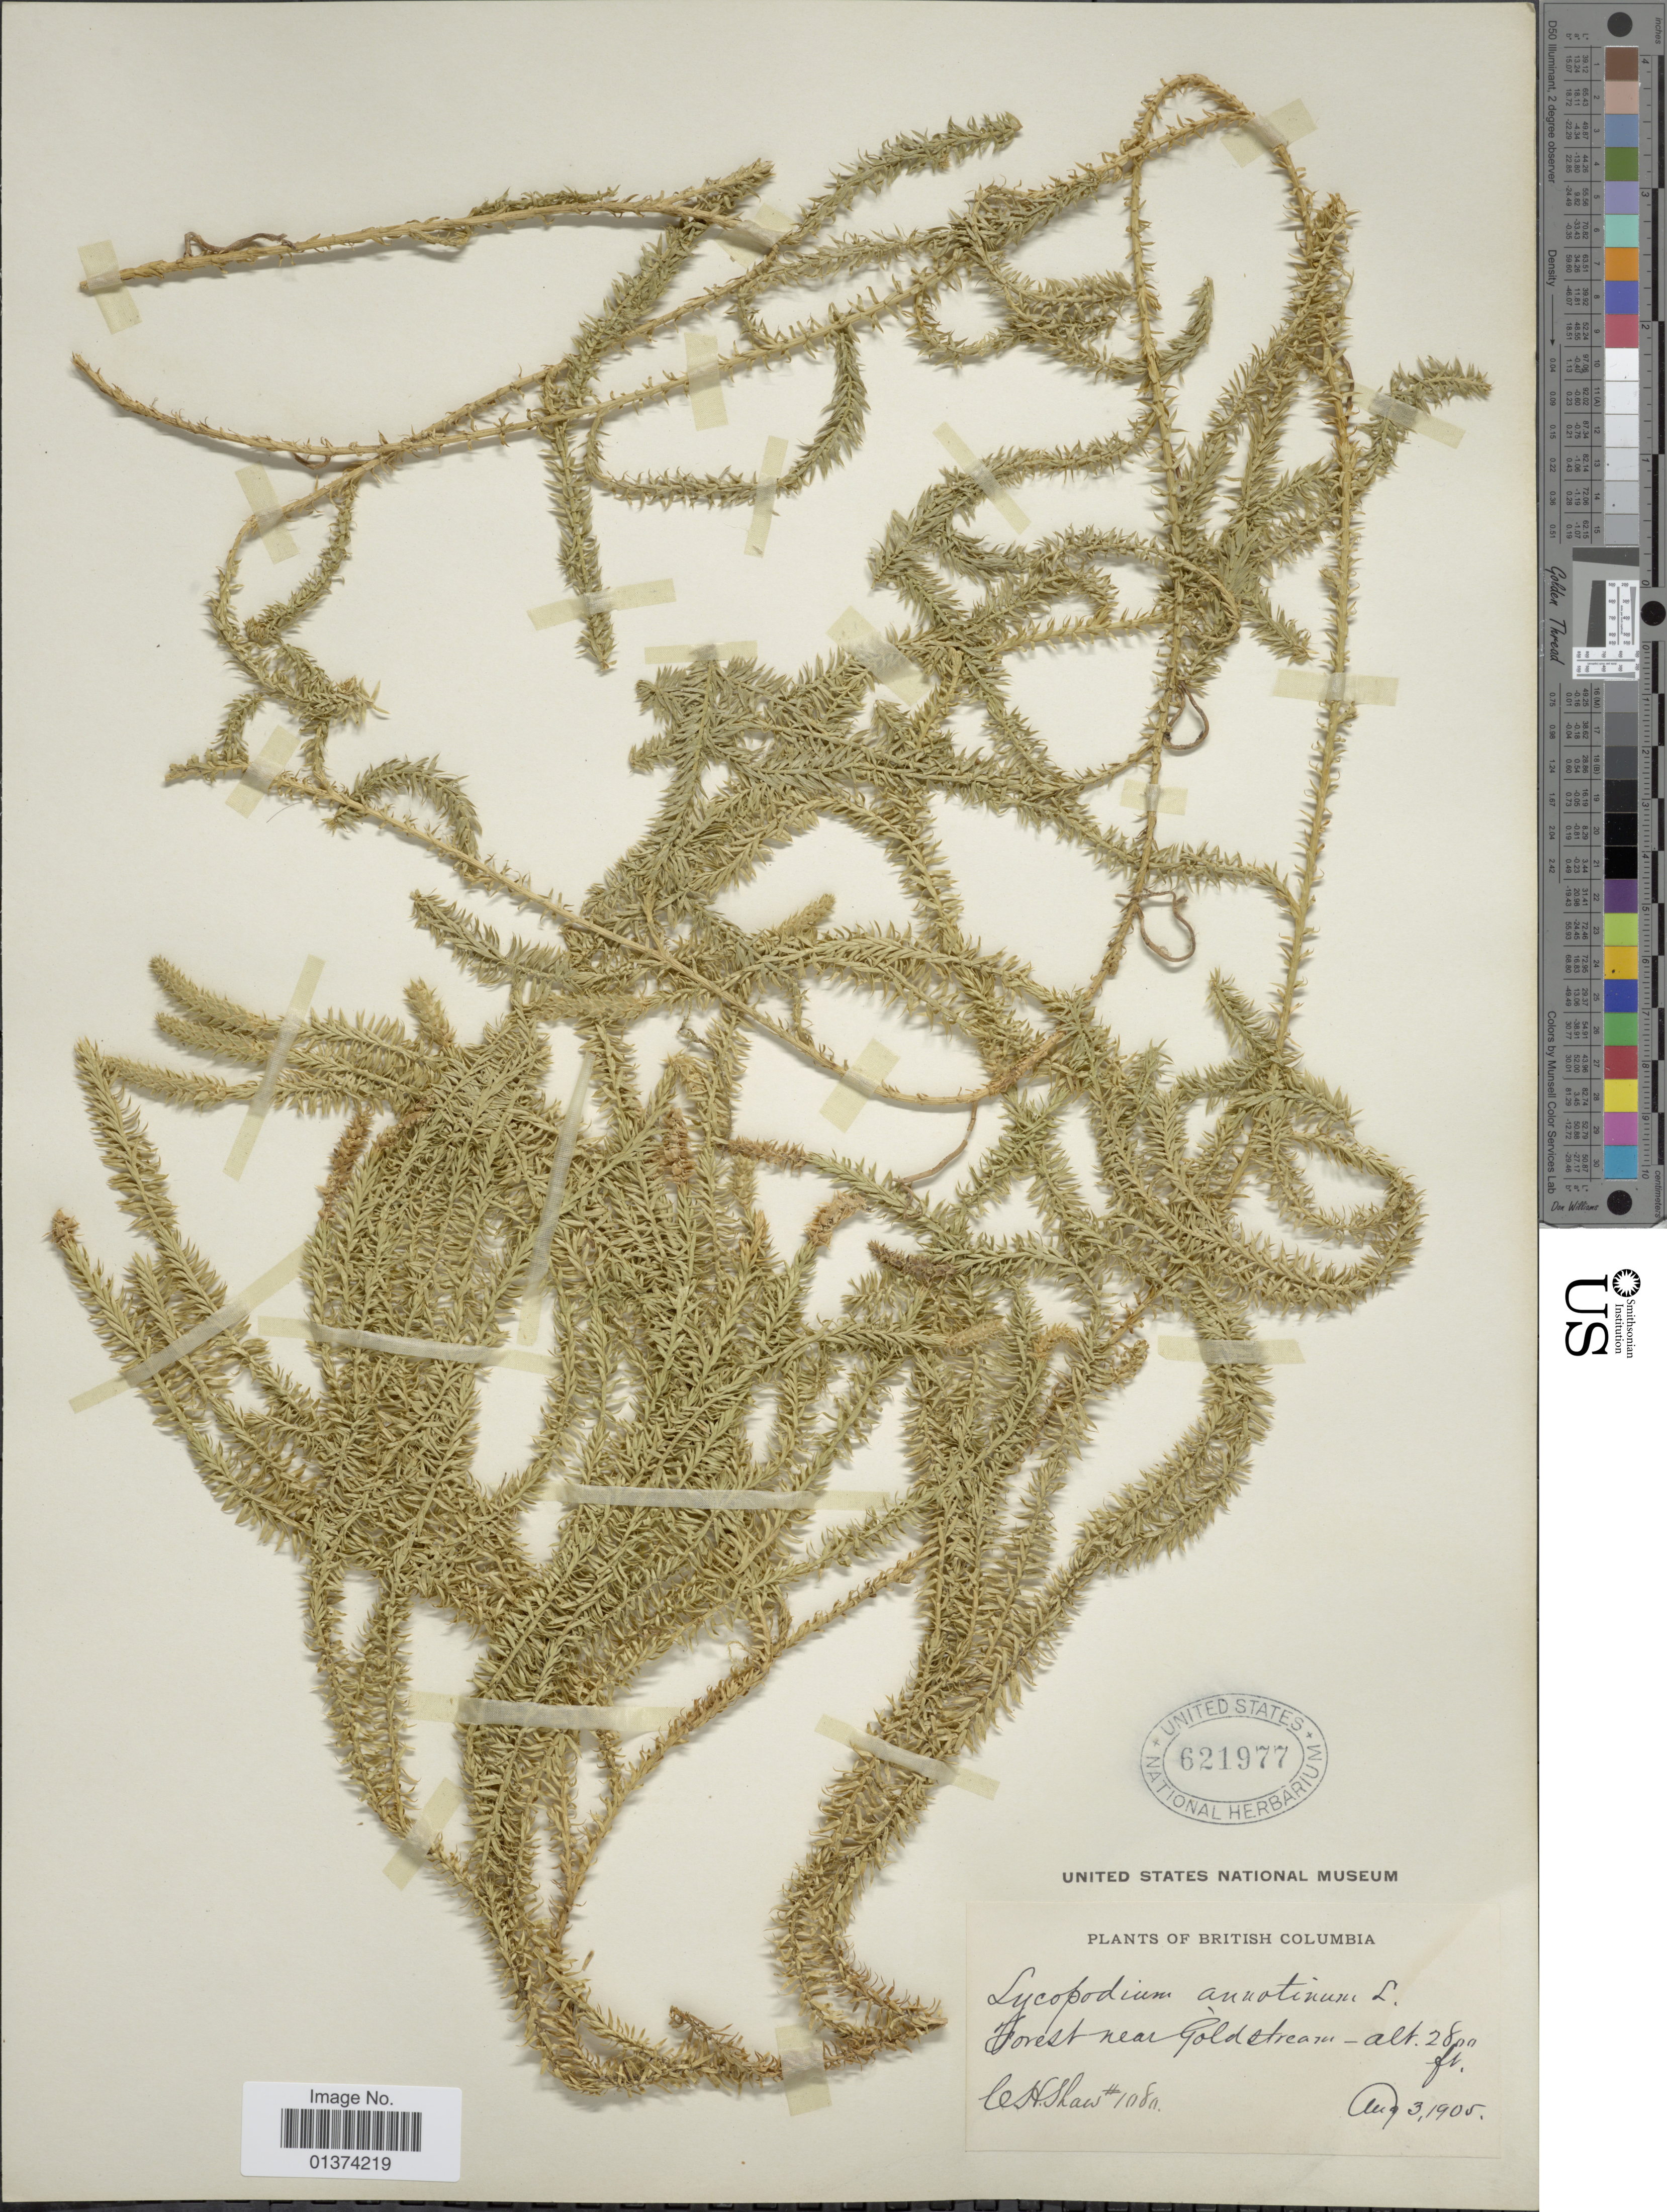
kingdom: Plantae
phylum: Tracheophyta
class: Lycopodiopsida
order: Lycopodiales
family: Lycopodiaceae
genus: Spinulum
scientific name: Spinulum annotinum subsp. annotinum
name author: (L.) A. Haines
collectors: C. H. Shaw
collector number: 1080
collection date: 1905-08-03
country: Canada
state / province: British Columbia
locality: Forest near Goldstream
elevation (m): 853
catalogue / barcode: US 621977